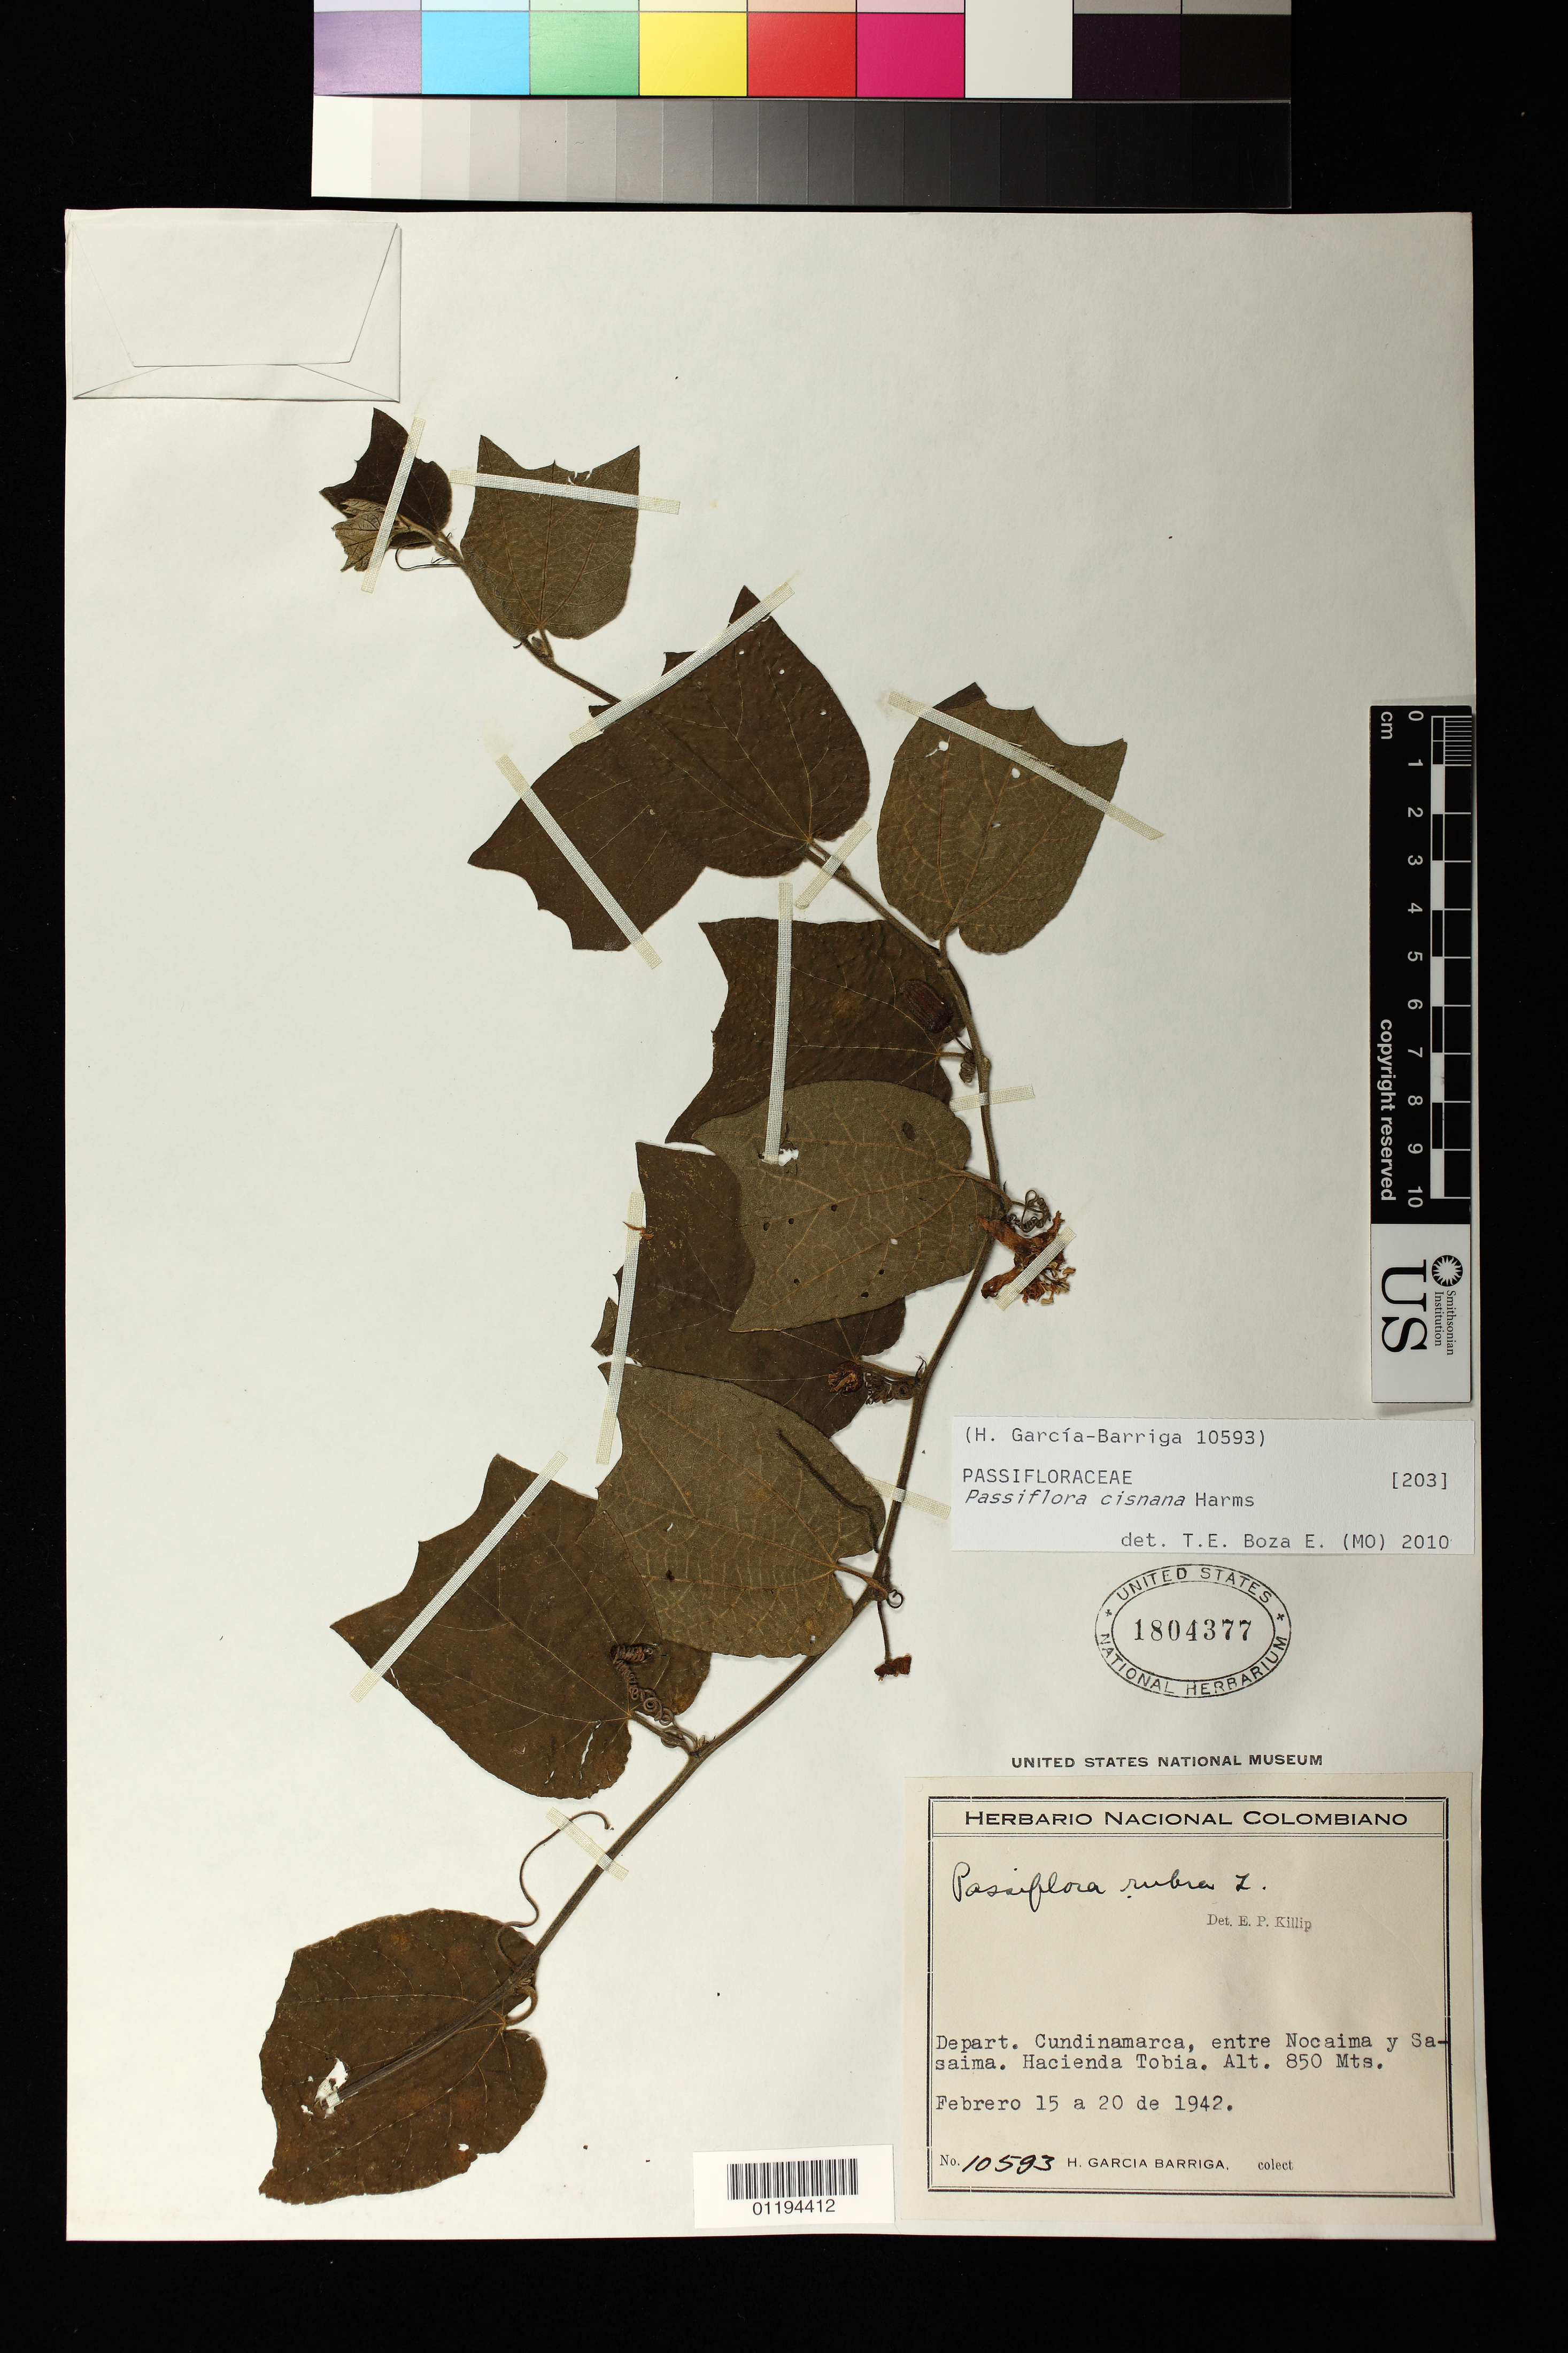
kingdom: Plantae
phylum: Tracheophyta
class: Magnoliopsida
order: Malpighiales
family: Passifloraceae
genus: Passiflora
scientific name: Passiflora cisnana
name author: Harms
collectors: H. García Barriga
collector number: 10593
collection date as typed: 15 Feb 1942 to 20 Feb 1942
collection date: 1942-02-15/1942-02-20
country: Colombia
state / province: Cundinamarca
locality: Depart. Cundinamarca, entre Nocaima y Sasaima. Hacienda Tobia.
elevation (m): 850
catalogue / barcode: US 1804377